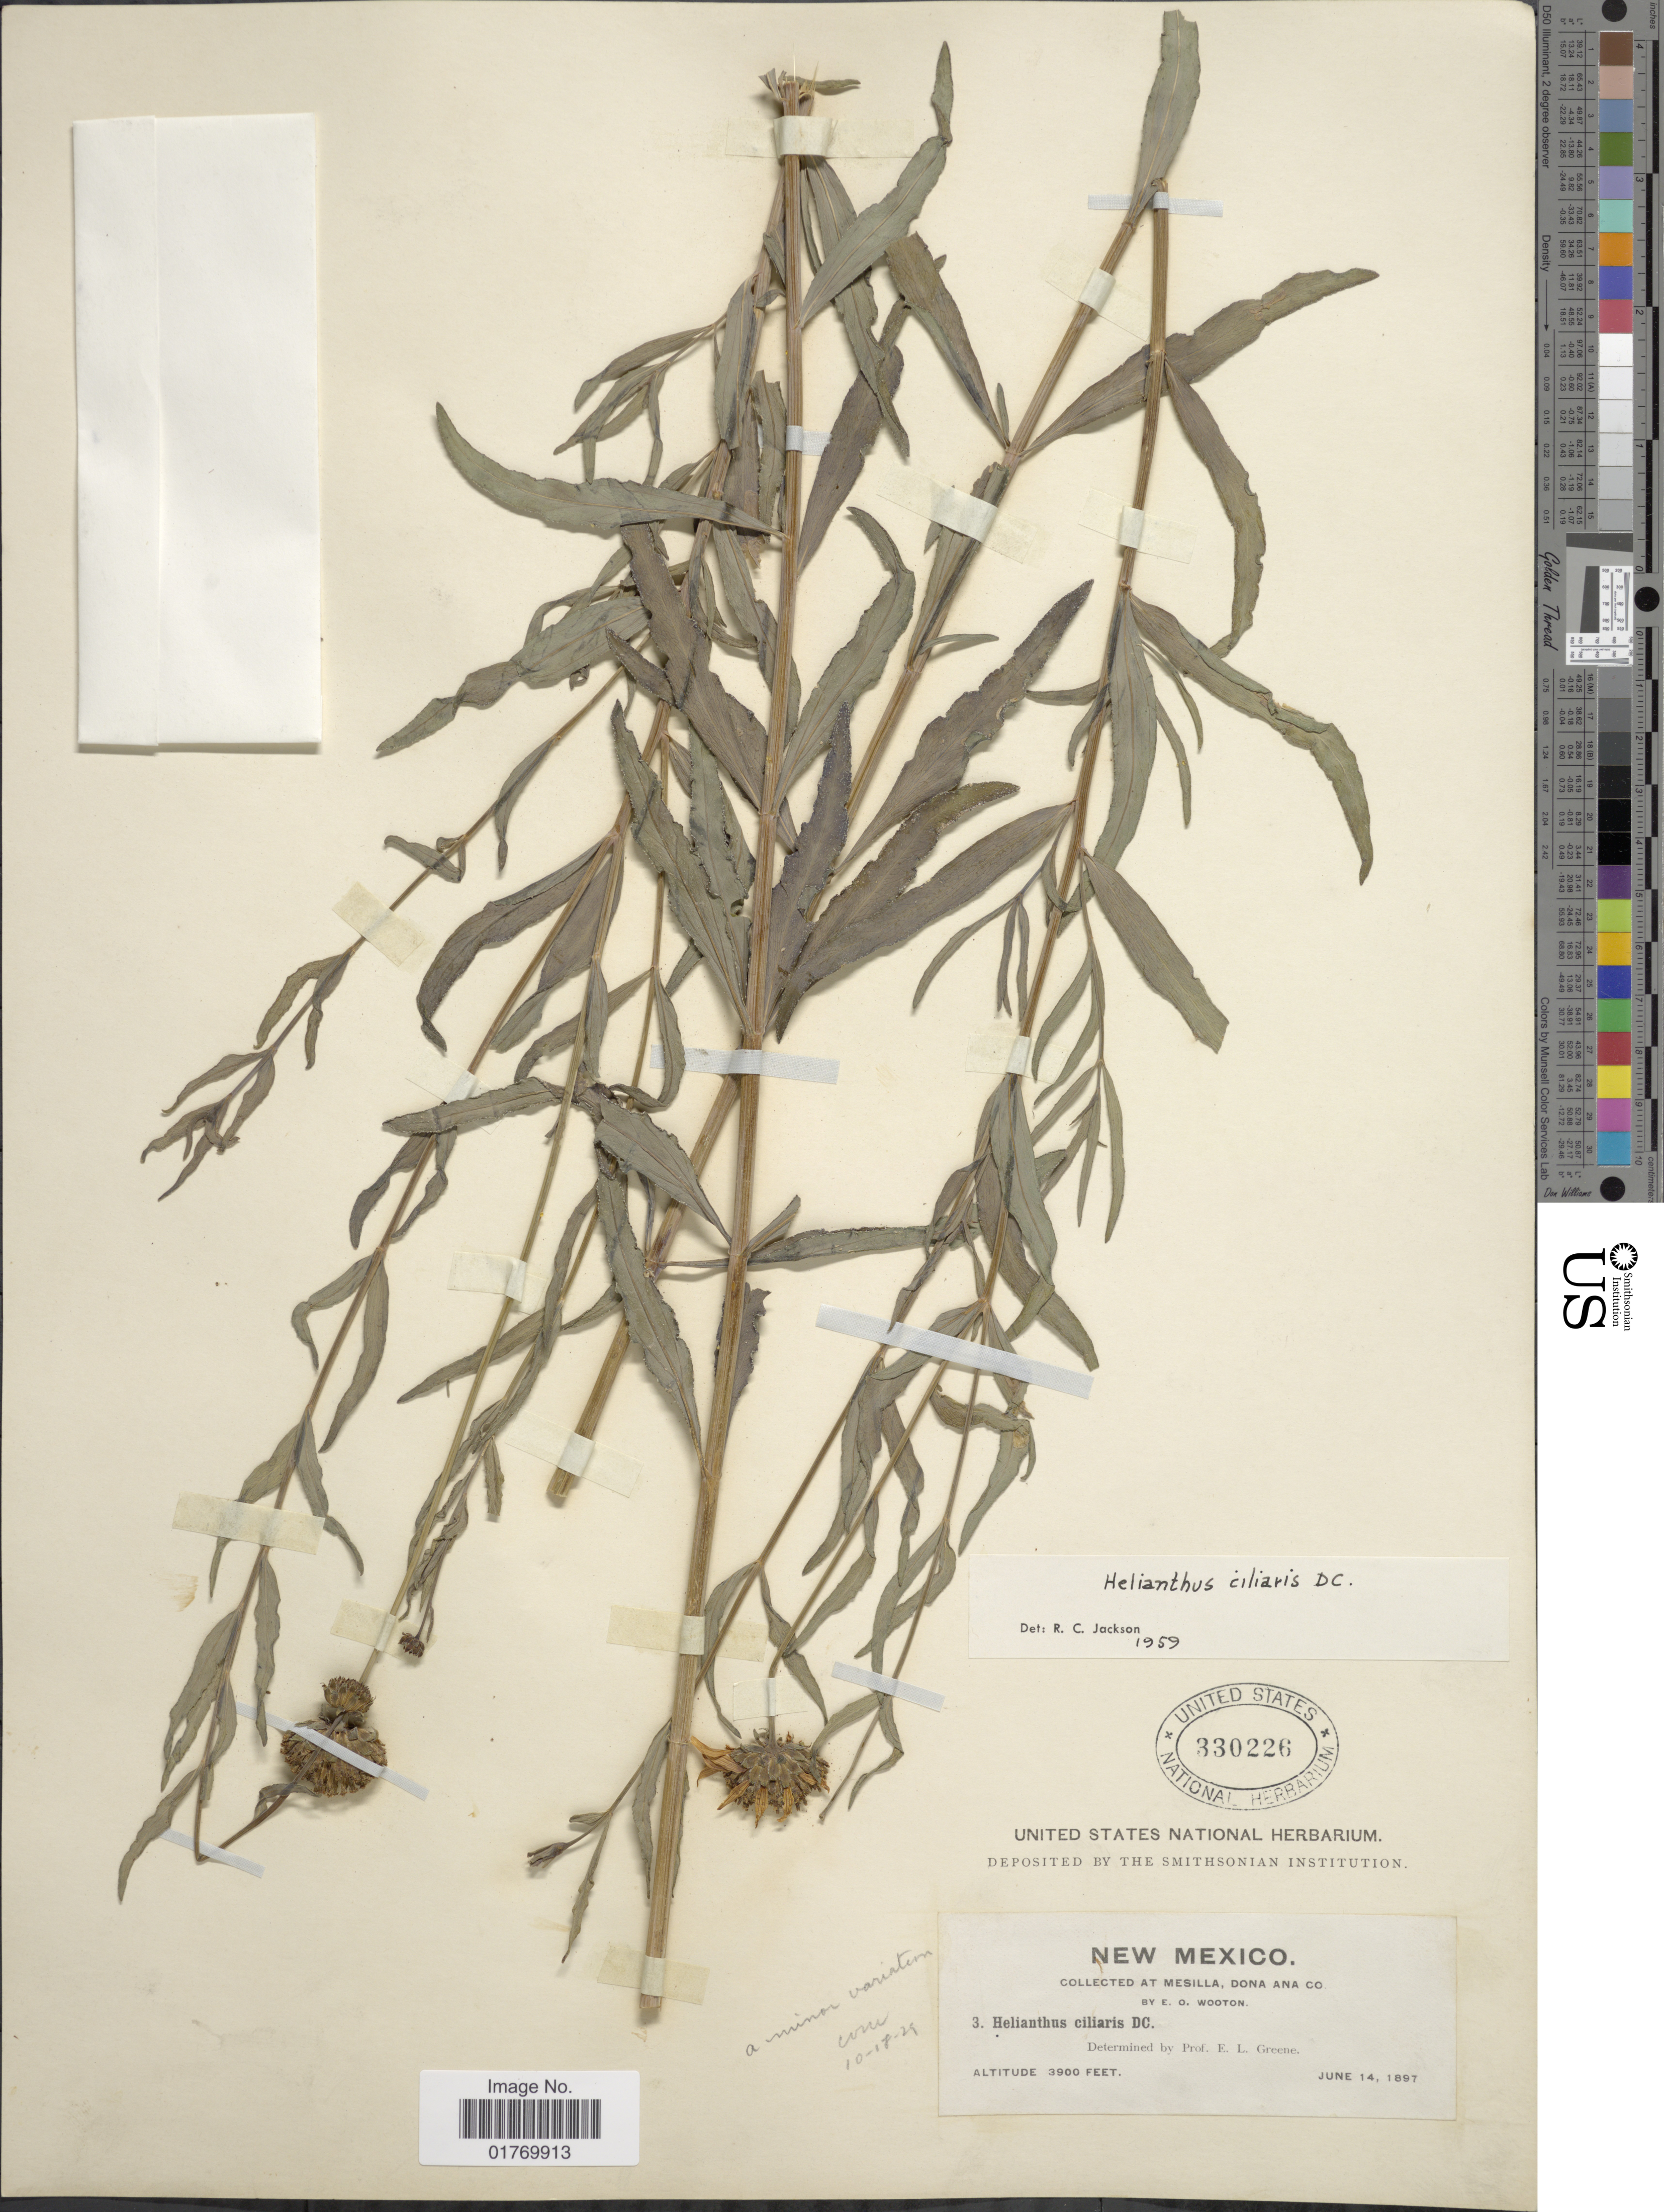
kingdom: Plantae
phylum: Tracheophyta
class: Magnoliopsida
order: Asterales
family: Asteraceae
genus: Helianthus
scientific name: Helianthus ciliaris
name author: DC.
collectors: E. O. Wooton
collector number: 3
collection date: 1897-06-14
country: United States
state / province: New Mexico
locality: At Mesilla, Dona Ana Co.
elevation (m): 1189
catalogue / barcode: US 330226